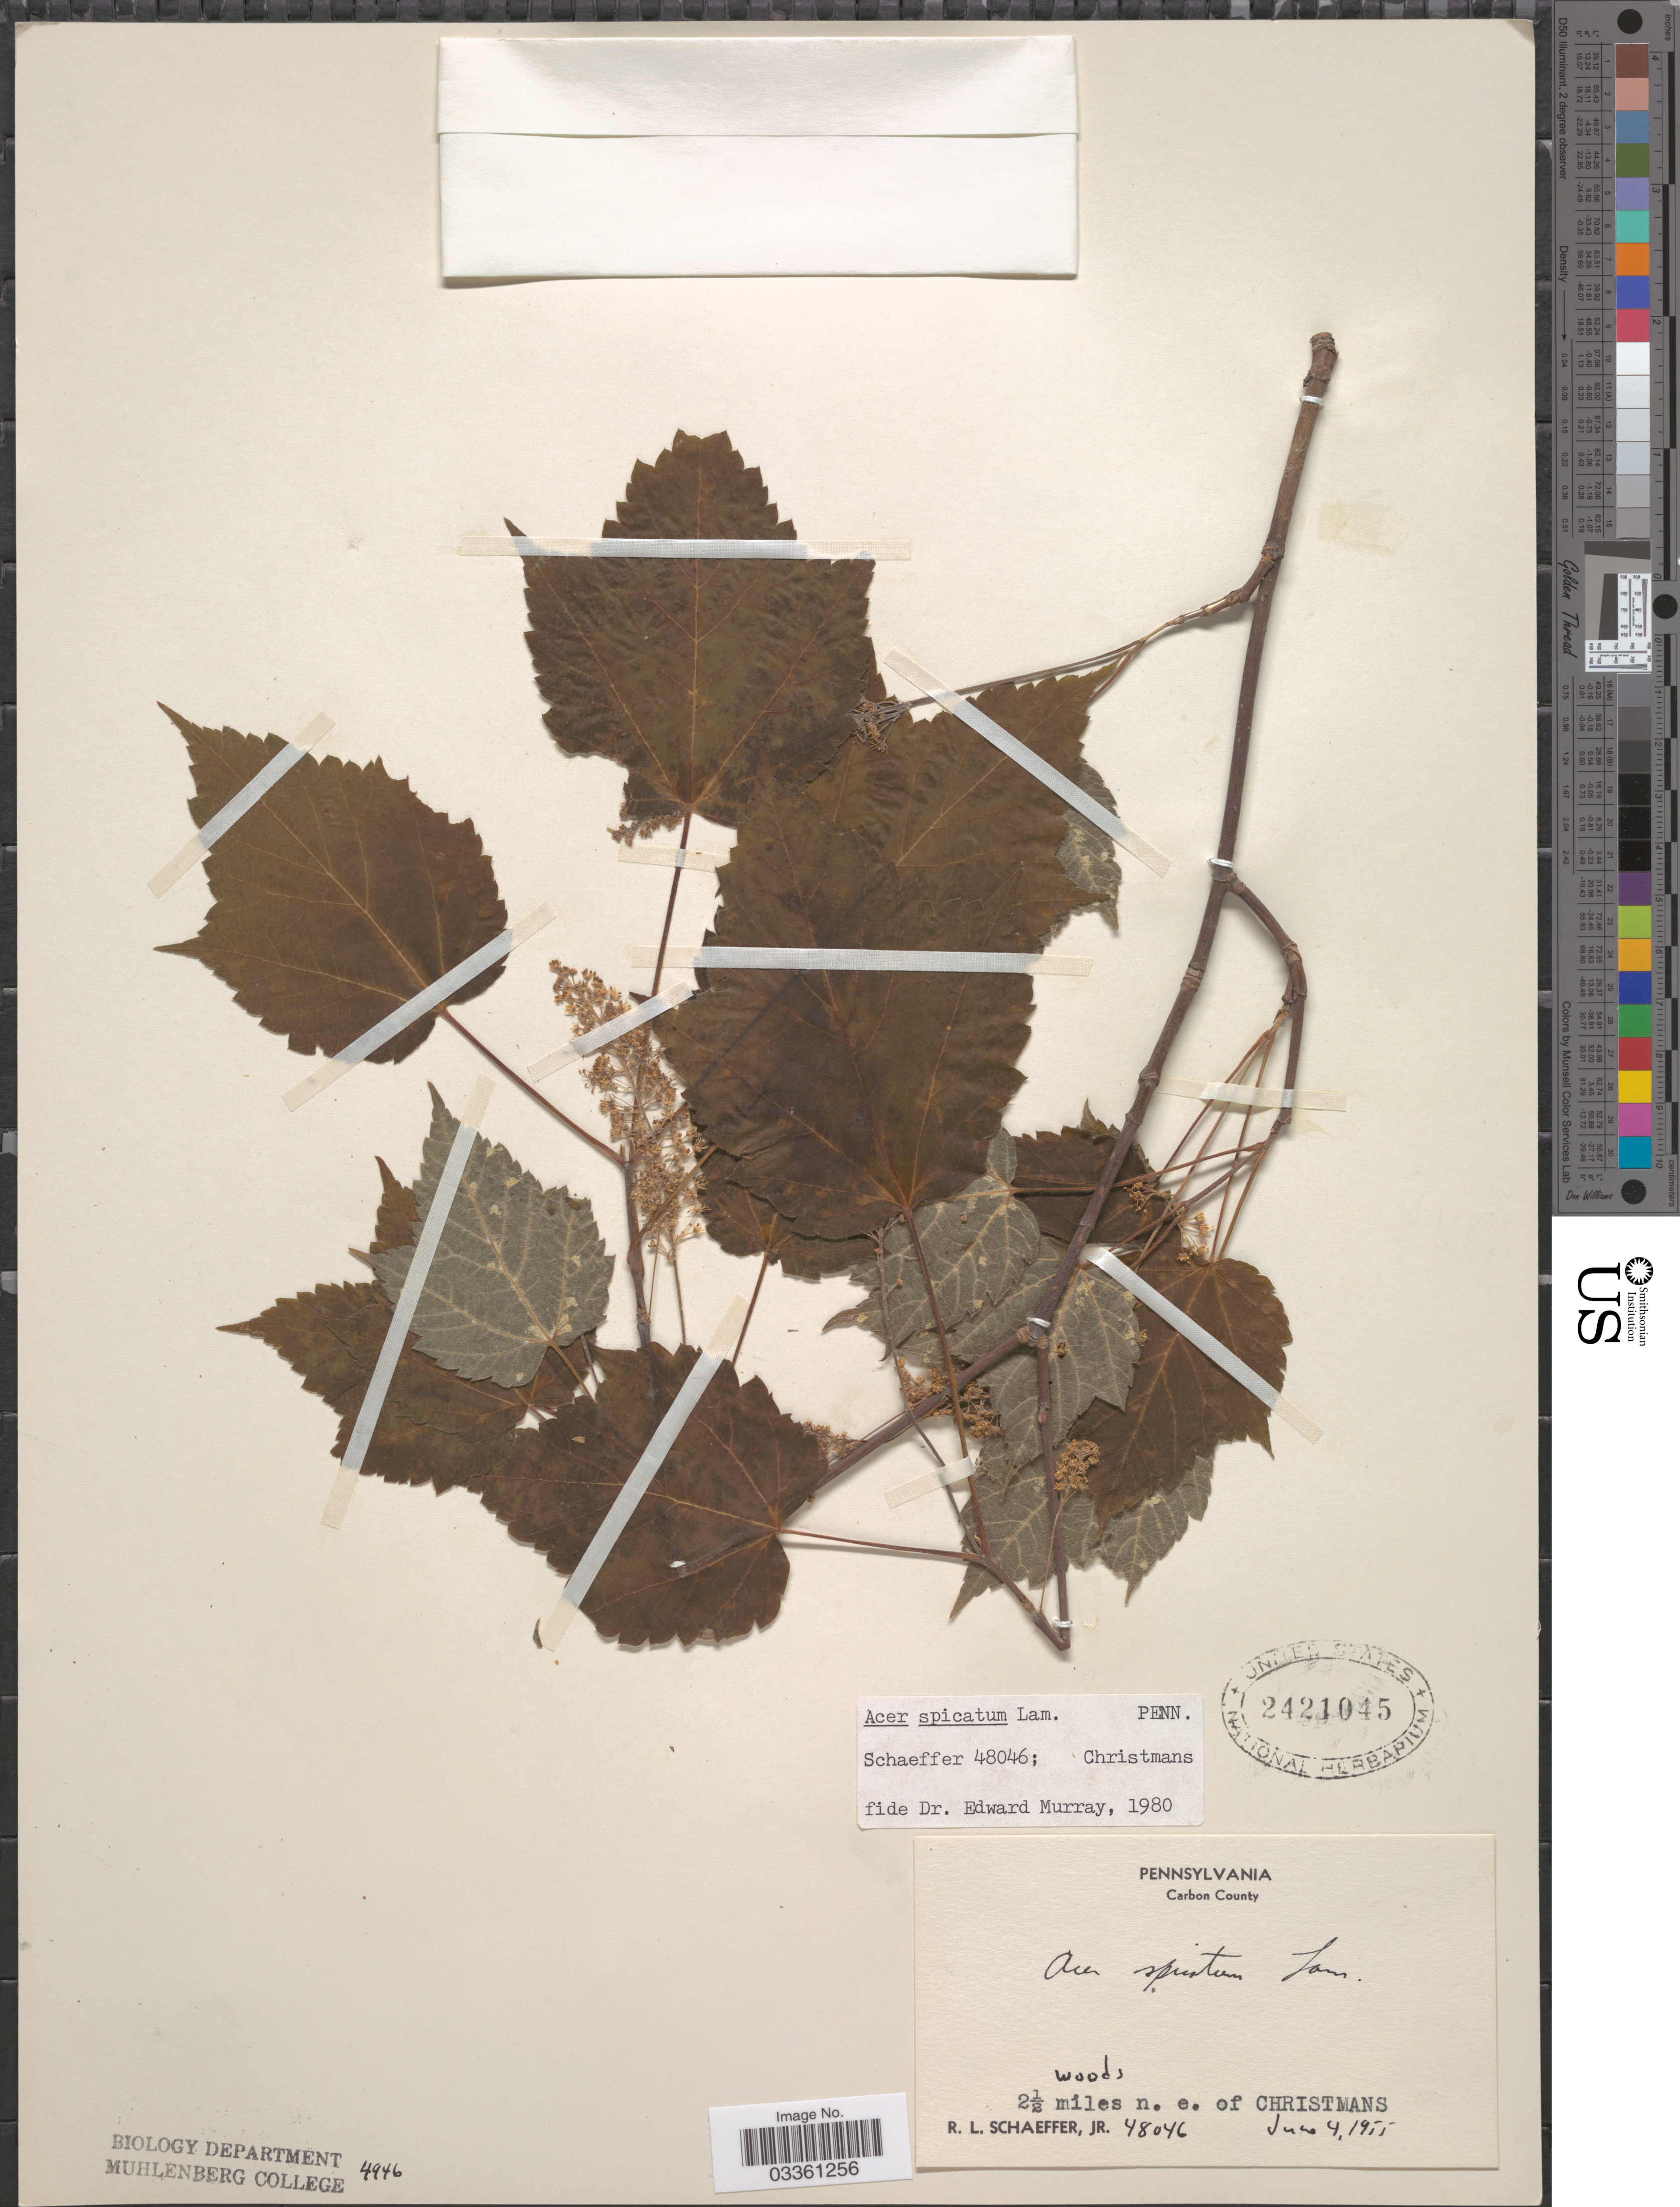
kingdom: Plantae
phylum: Tracheophyta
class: Magnoliopsida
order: Sapindales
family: Sapindaceae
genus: Acer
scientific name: Acer spicatum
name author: Lam.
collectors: R. L. Schaeffer Jr.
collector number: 48046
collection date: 1955-06-04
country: United States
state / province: Pennsylvania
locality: Carbon County. 2½ miles n.e. of Christmans.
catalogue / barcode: US 2421045